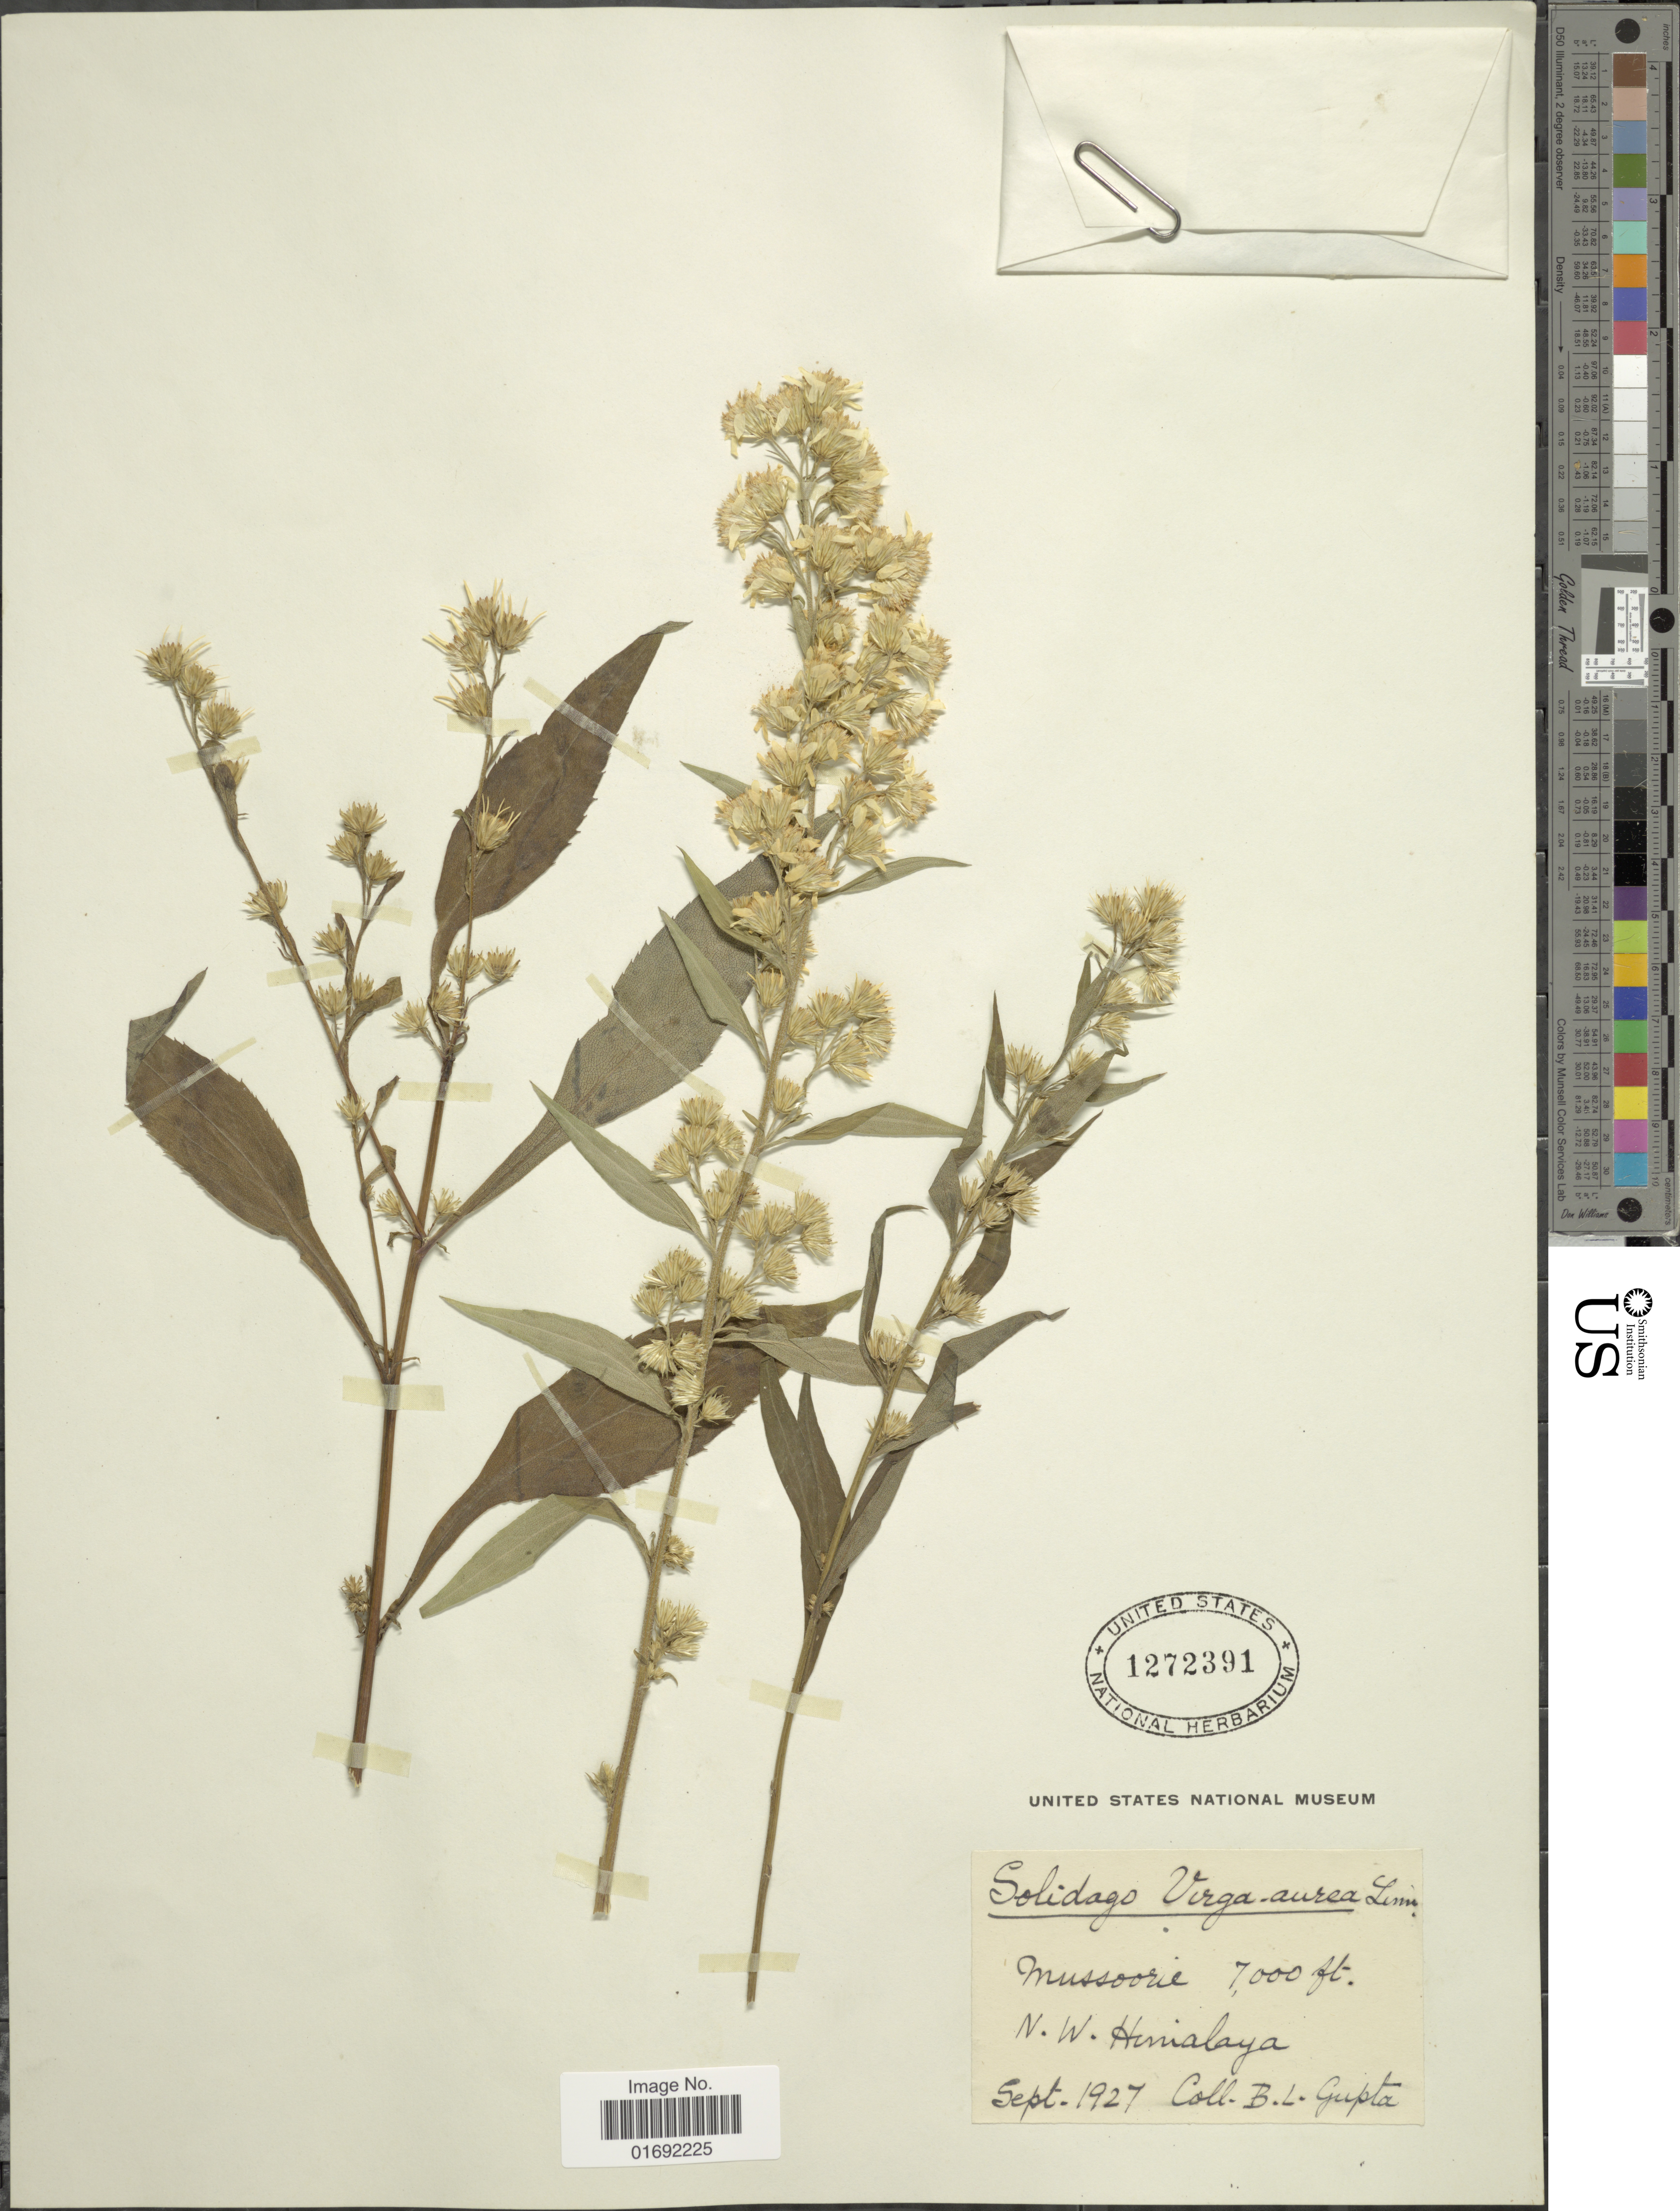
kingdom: Plantae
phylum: Tracheophyta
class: Magnoliopsida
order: Asterales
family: Asteraceae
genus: Solidago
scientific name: Solidago virgaurea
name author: L.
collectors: B. L. Gupta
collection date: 1927-09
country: India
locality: Mussoorie, N. W. Himalaya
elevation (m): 2134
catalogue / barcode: US 1272391